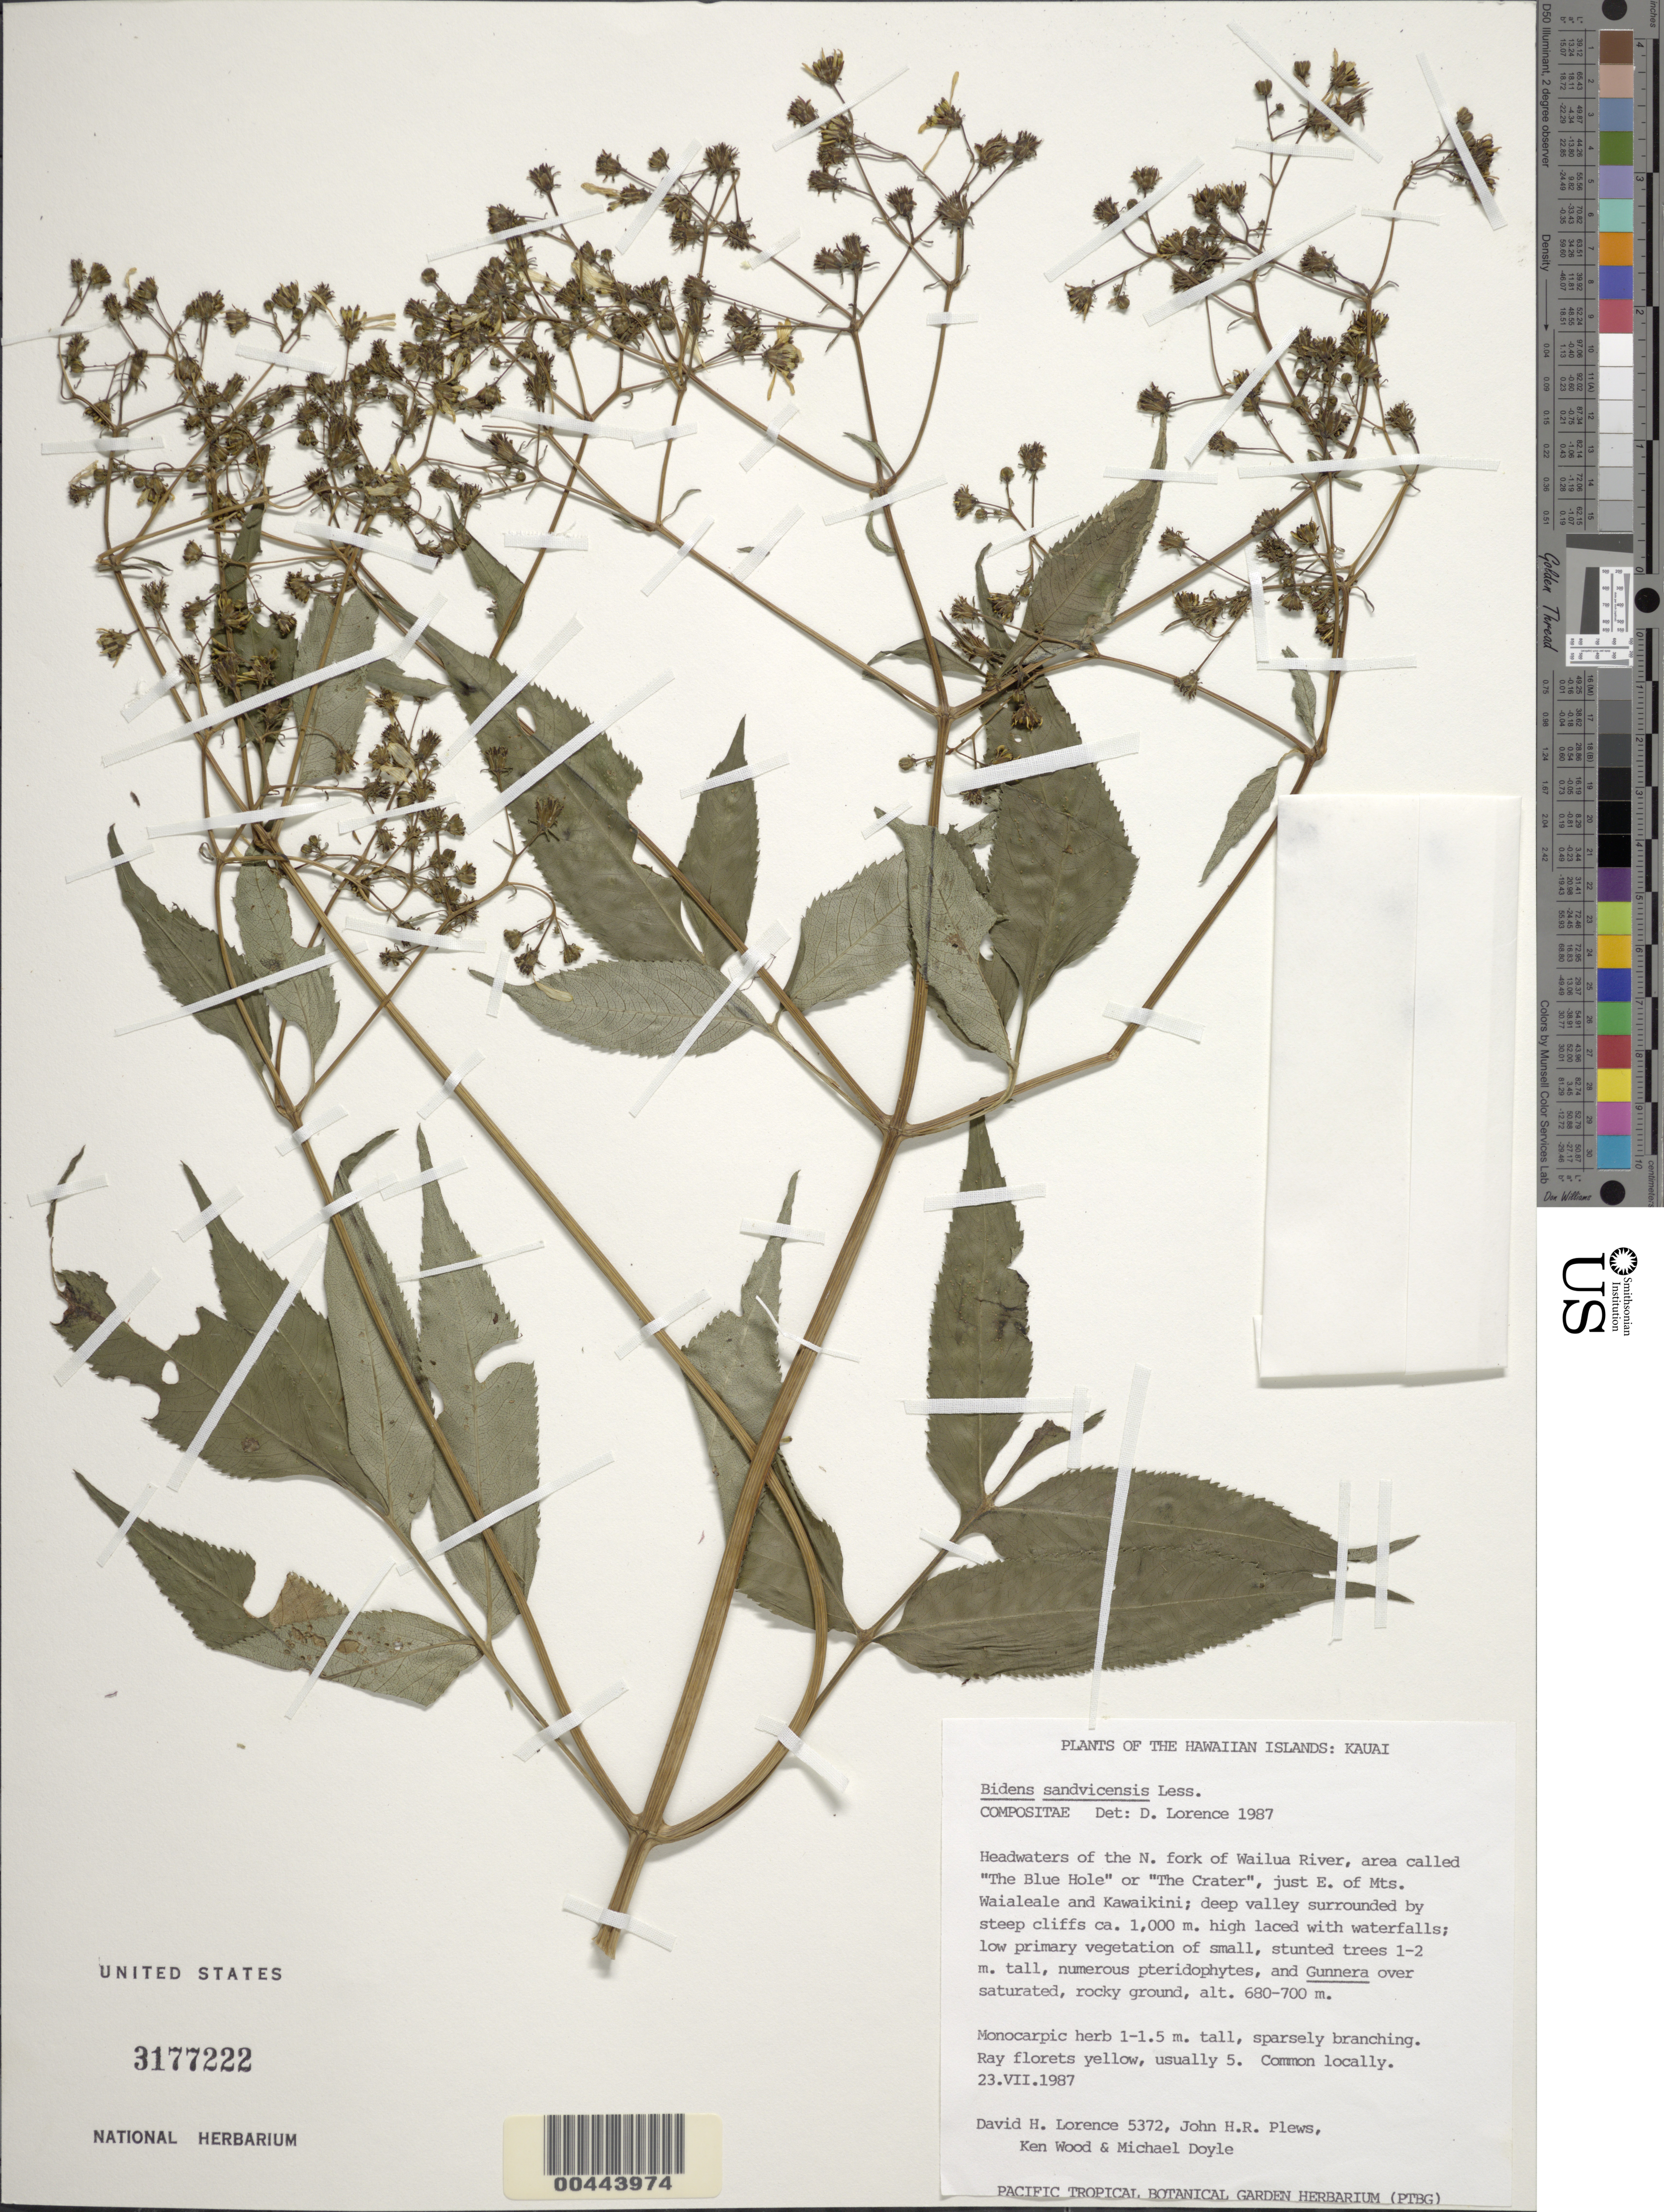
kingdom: Plantae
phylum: Tracheophyta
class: Magnoliopsida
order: Asterales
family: Asteraceae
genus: Bidens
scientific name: Bidens sandvicensis subsp. confusa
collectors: D. Lorence, J. Plews, K. Wood & M. Doyle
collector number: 5372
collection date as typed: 23 Jul 1987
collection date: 1987-07-23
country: United States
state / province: Hawaii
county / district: Kauai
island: Kaua'i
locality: Hdwtrs of the N fork of Wailua River, area called The Blue Hole or The Crater, just E of Mts. Waialeale and Kawaikini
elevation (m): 680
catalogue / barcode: US 3177222